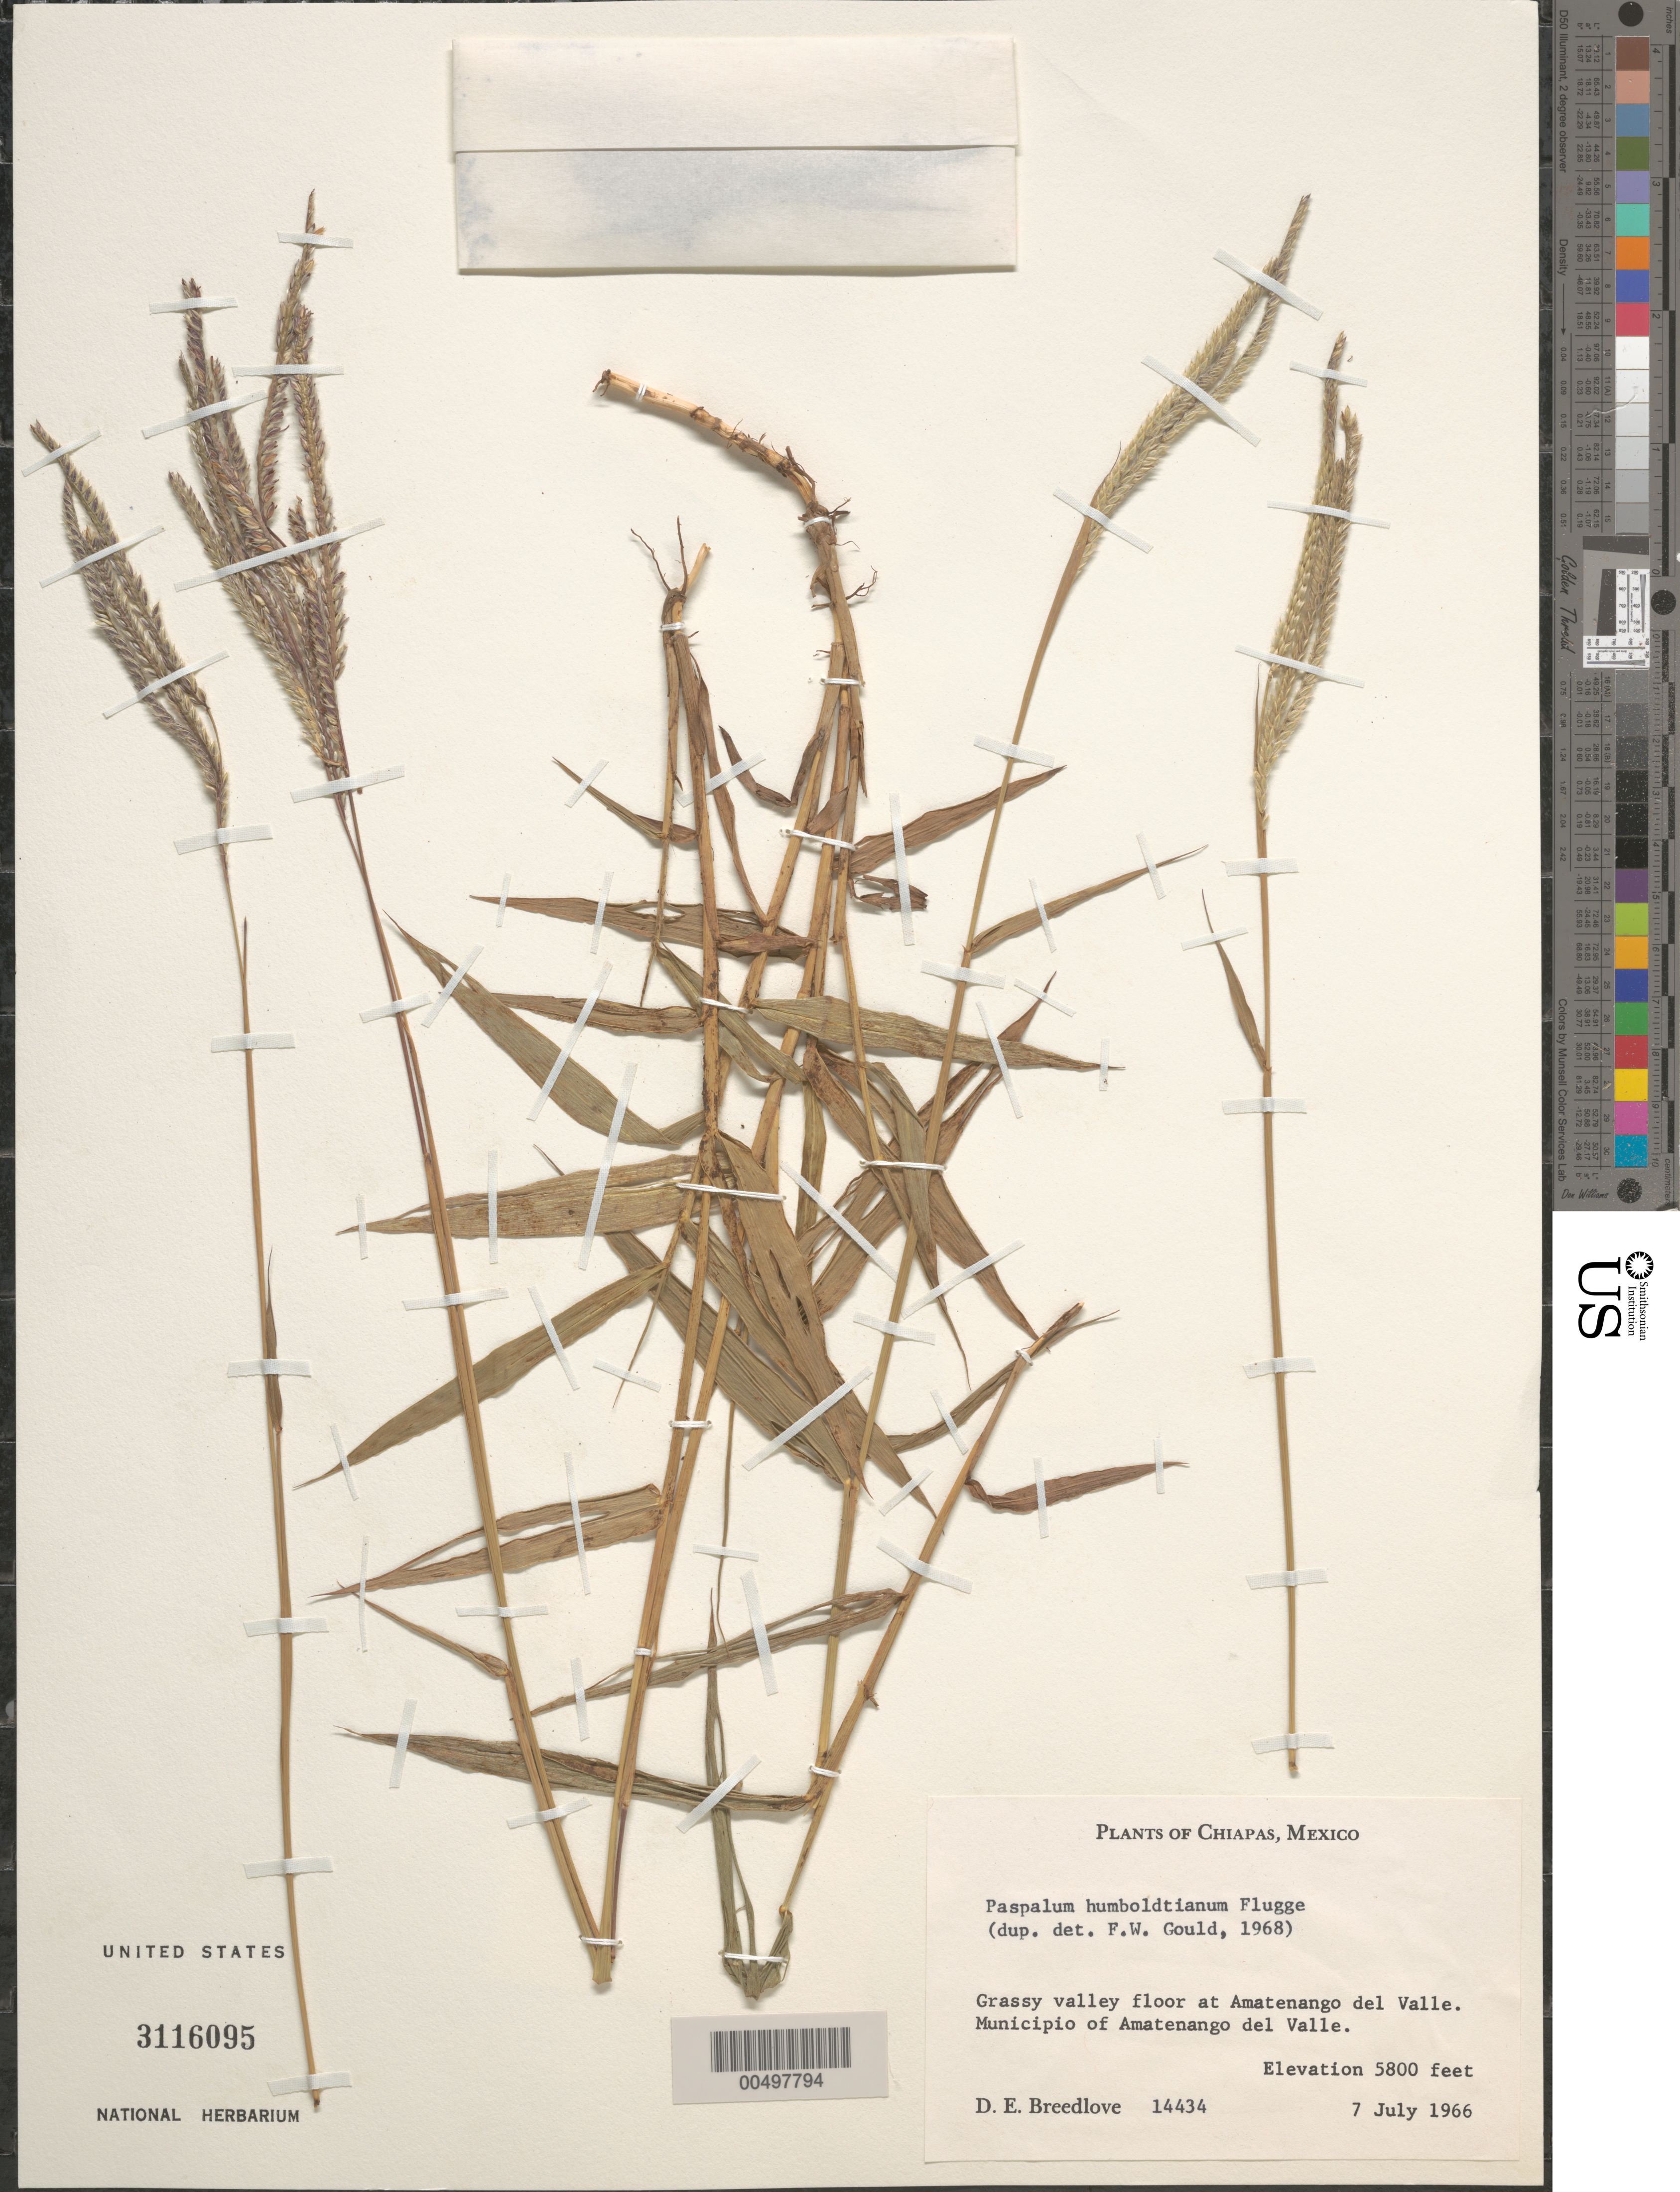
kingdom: Plantae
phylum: Tracheophyta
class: Liliopsida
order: Poales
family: Poaceae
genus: Paspalum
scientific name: Paspalum humboldtianum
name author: Flüggé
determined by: Gould, F. W.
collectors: D. E. Breedlove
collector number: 14434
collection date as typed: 7 Jul 1966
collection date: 1966-07-07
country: Mexico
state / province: Chiapas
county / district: Amatenango del Valle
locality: At Amatenango del Valle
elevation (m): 1768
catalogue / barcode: US 3116095